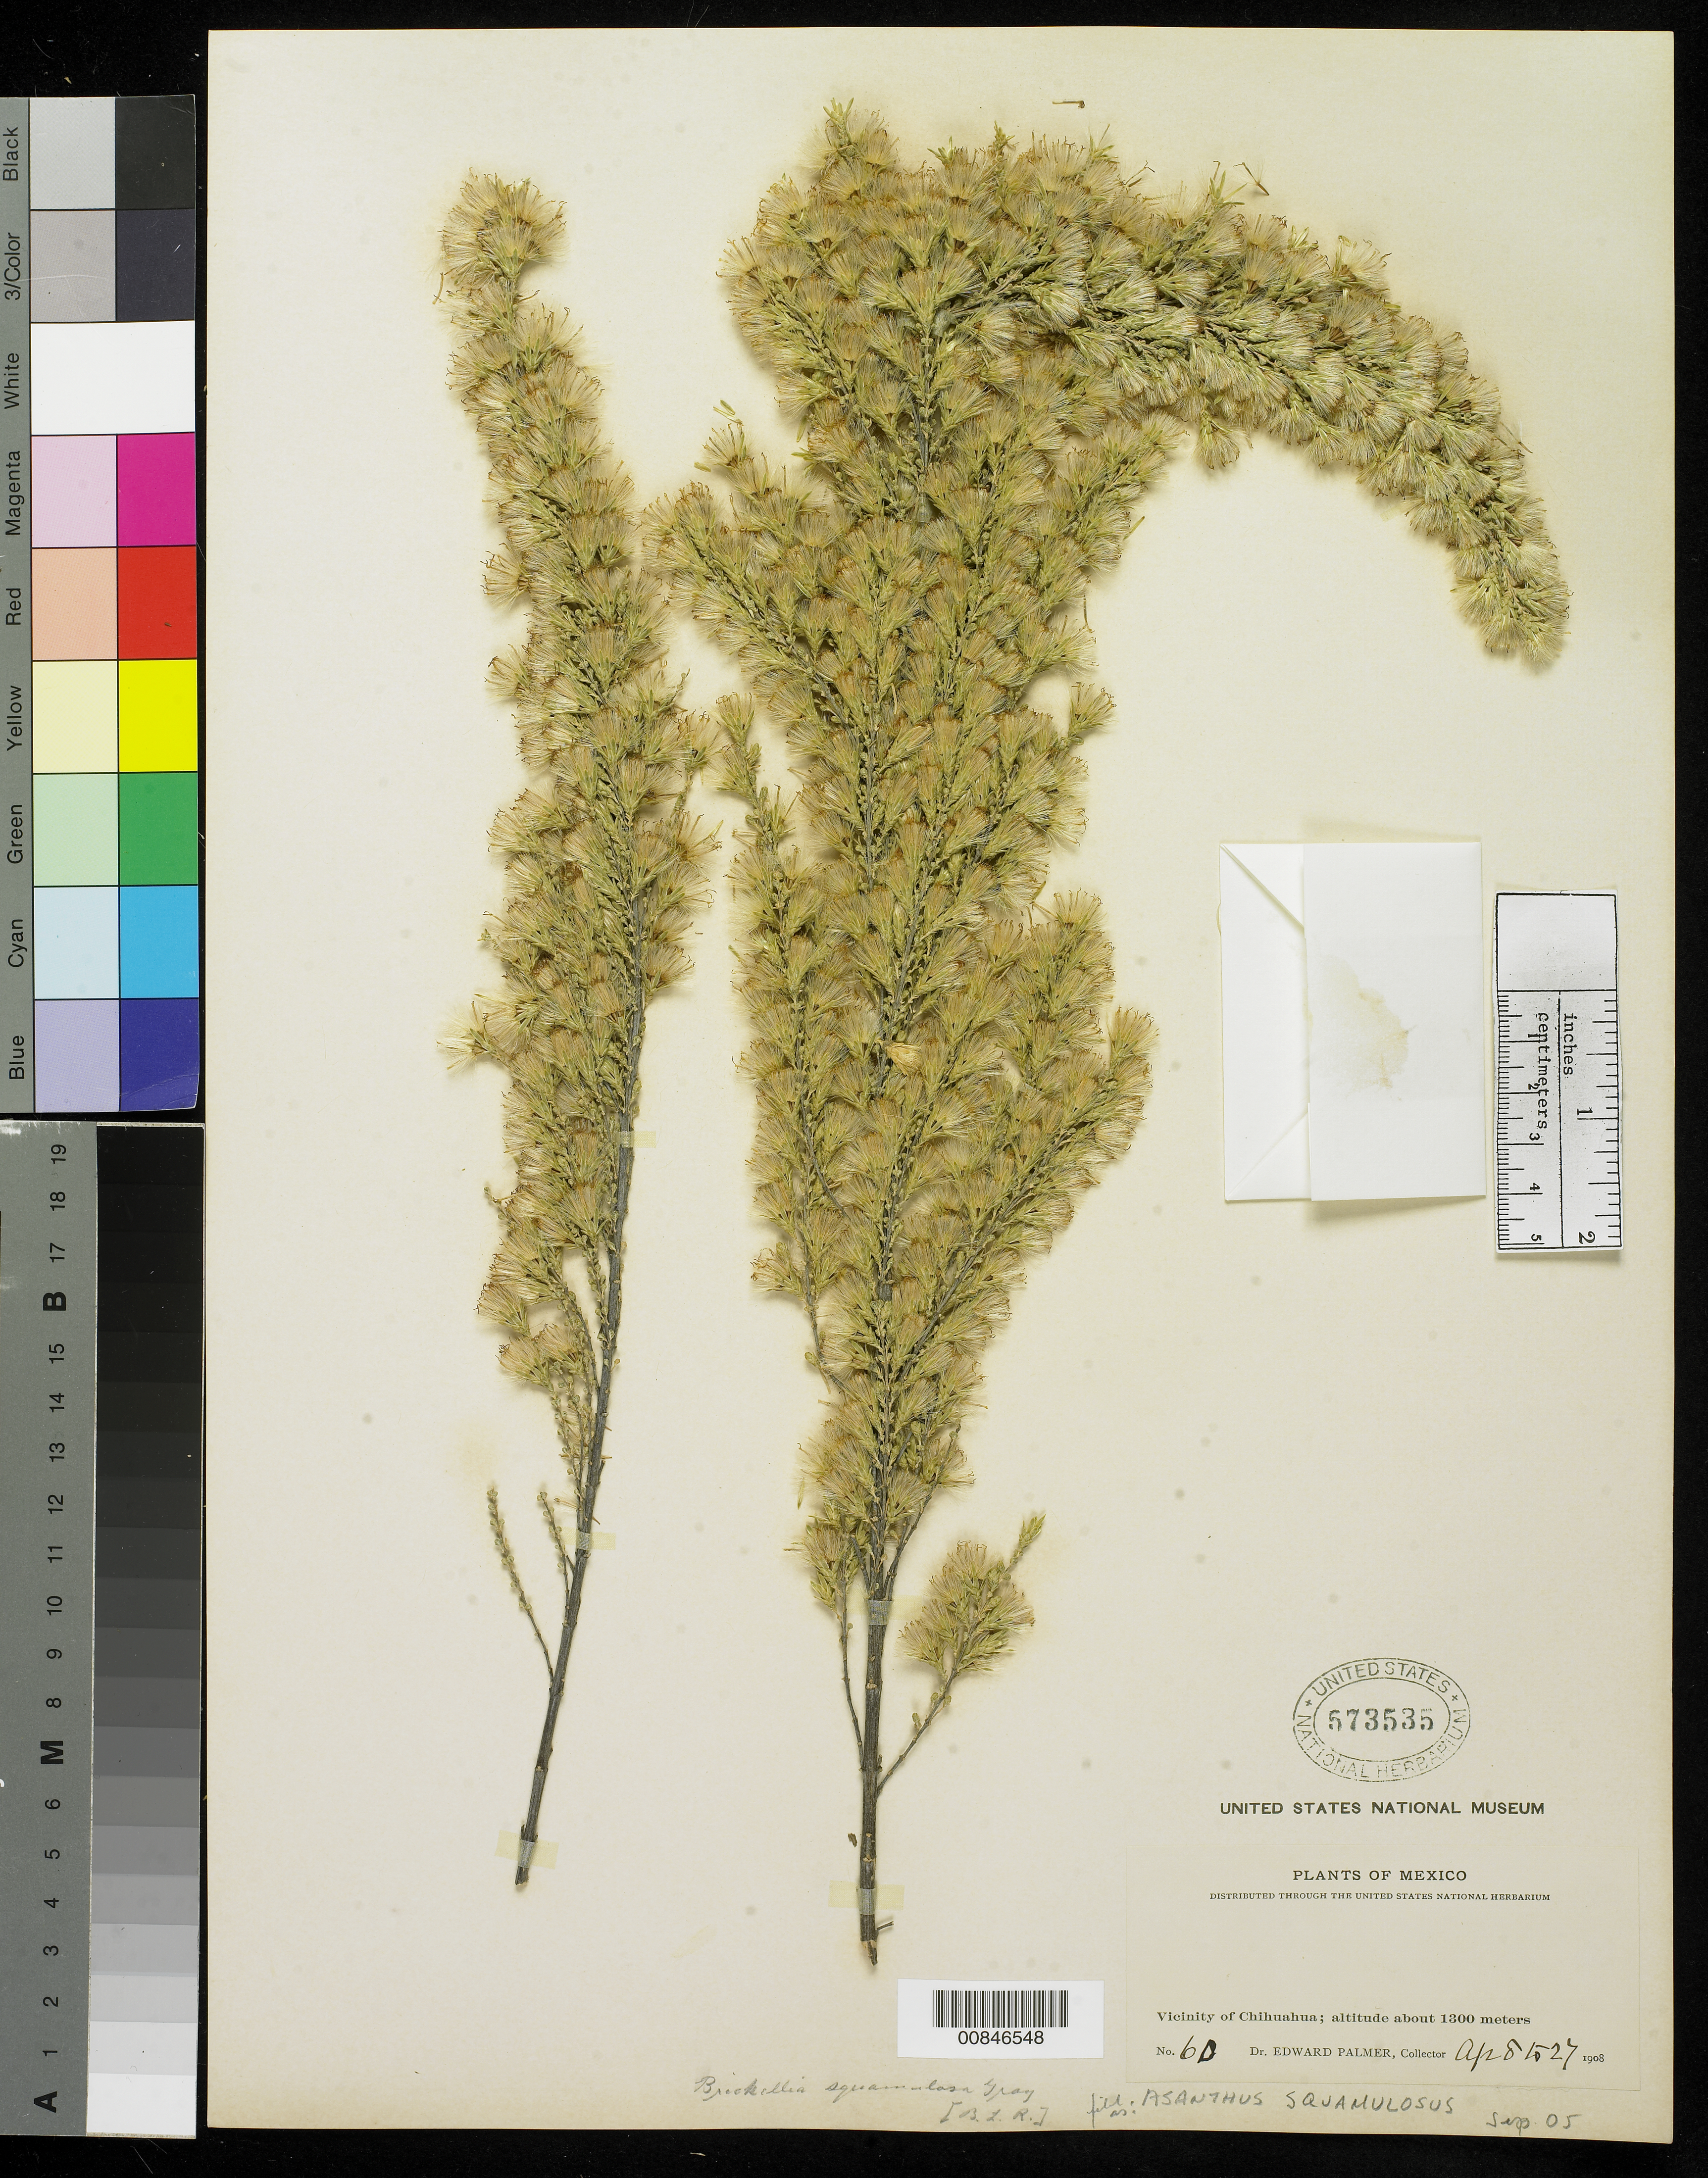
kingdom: Plantae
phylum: Tracheophyta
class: Magnoliopsida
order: Asterales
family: Asteraceae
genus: Asanthus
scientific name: Asanthus squamulosus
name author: (A. Gray) R.M. King & H. Rob.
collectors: E. Palmer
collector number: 60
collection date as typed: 08 Apr 1908 to 27 Apr 1908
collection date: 1908-04-08/1908-04-27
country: Mexico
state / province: Chihuahua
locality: Vicinity of Chihuahua.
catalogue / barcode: US 573535